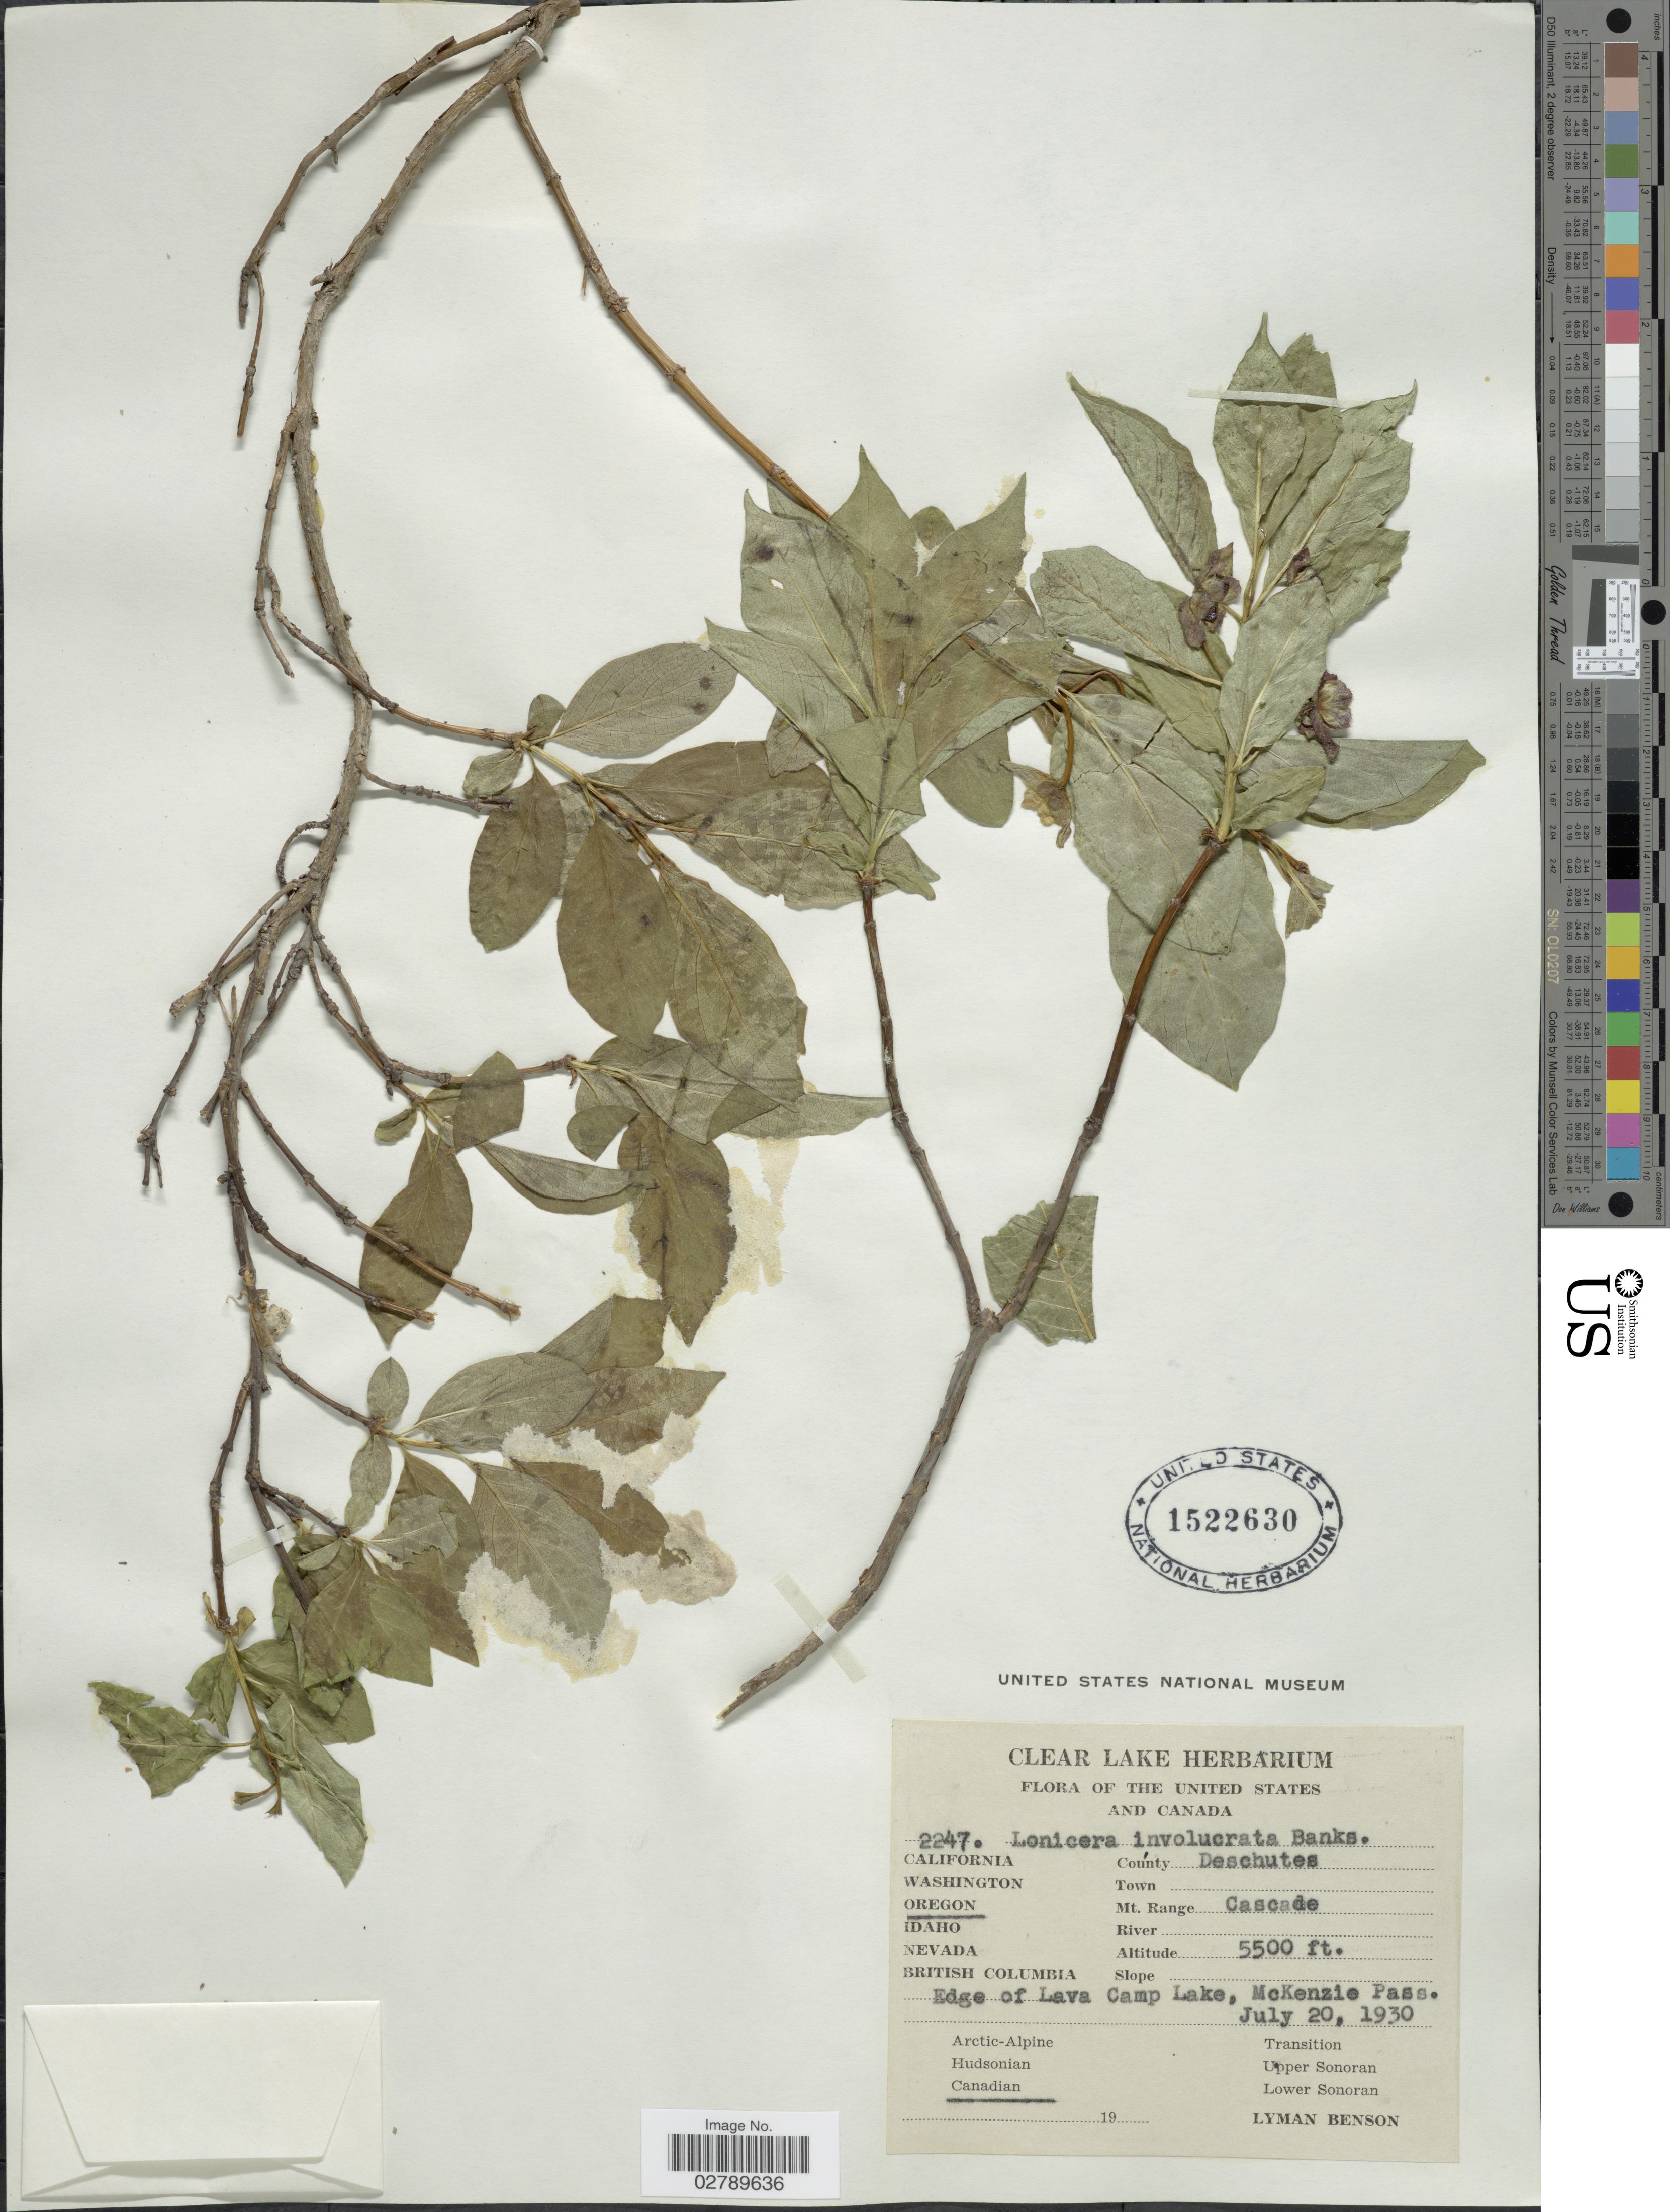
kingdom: Plantae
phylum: Tracheophyta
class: Magnoliopsida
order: Dipsacales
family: Caprifoliaceae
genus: Lonicera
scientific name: Lonicera involucrata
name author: (Richardson) Banks ex Spreng.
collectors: L. D. Benson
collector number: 2247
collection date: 1930-07-20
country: United States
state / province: Oregon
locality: County Deschutes. Mt. Range Cascade. Edge of Lava Camp Lake, McKenzie Pass.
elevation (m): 1676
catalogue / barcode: US 1522630